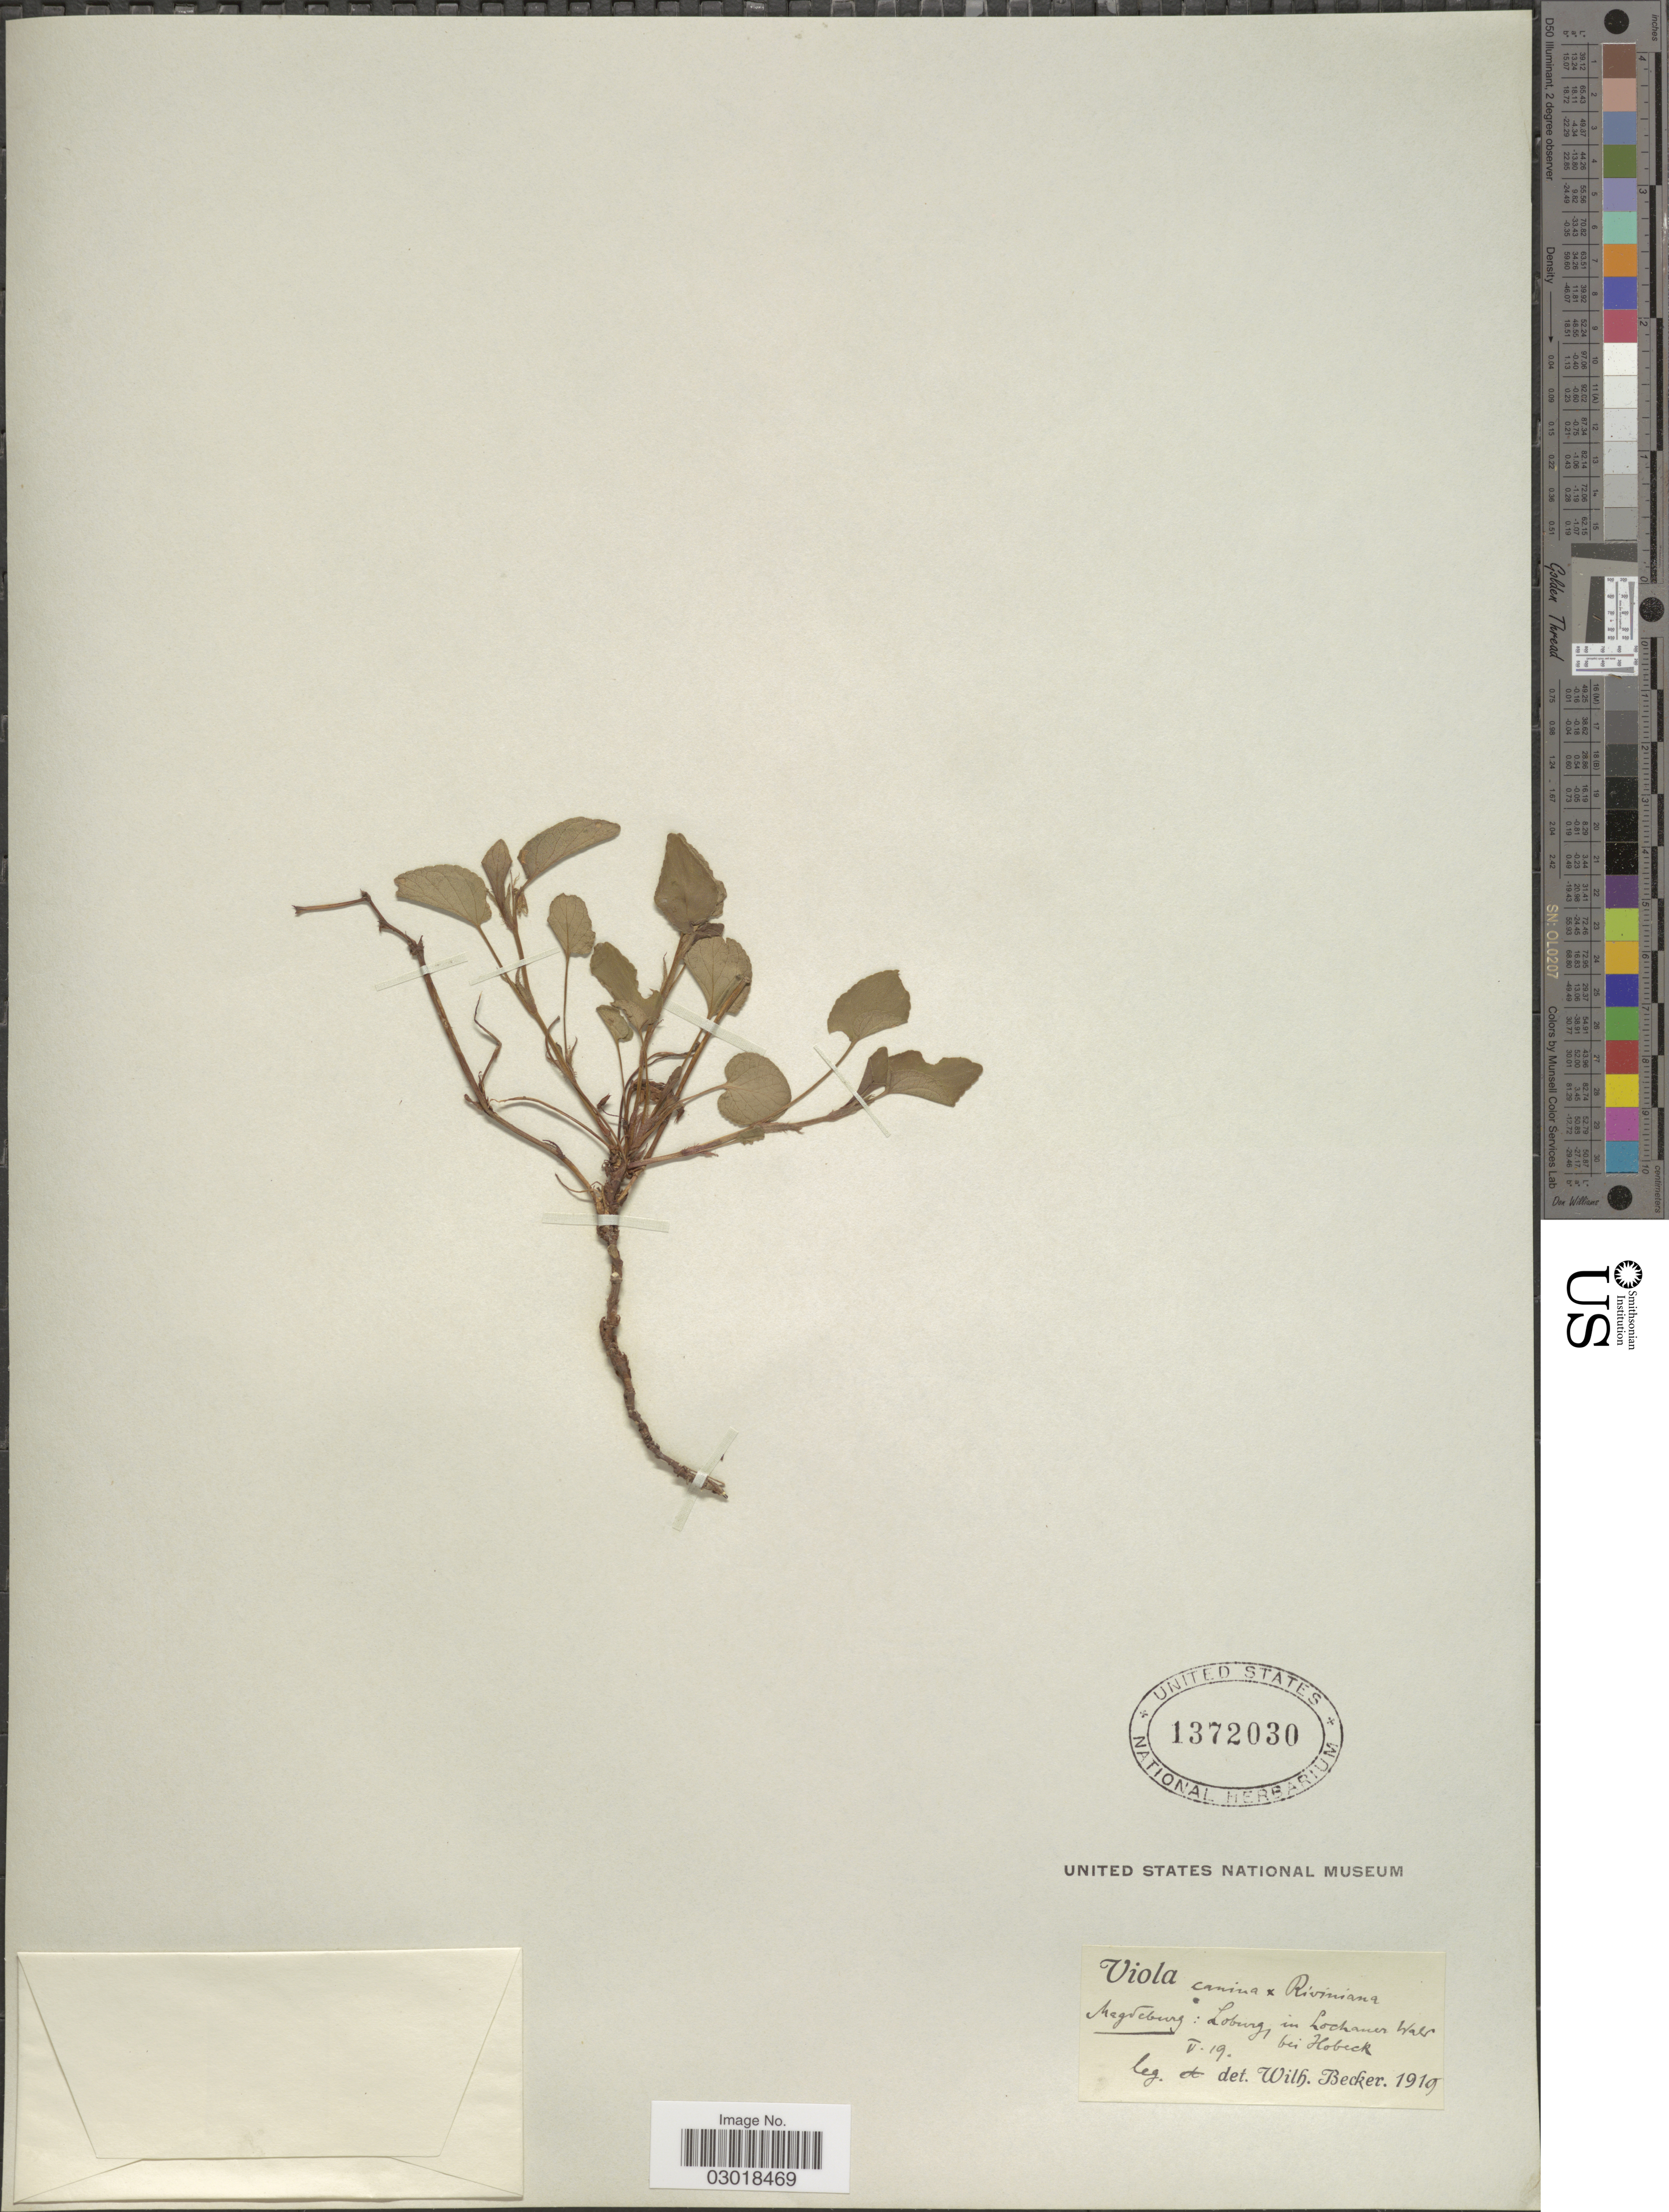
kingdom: Plantae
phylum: Tracheophyta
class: Magnoliopsida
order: Malpighiales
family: Violaceae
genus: Viola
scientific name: Viola canina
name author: L.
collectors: W. Becker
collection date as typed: Transcribed d/m/y: /5/19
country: Germany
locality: Magdeburg: Loburg in Lochaner Wald bei Hobeck.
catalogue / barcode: US 1372030